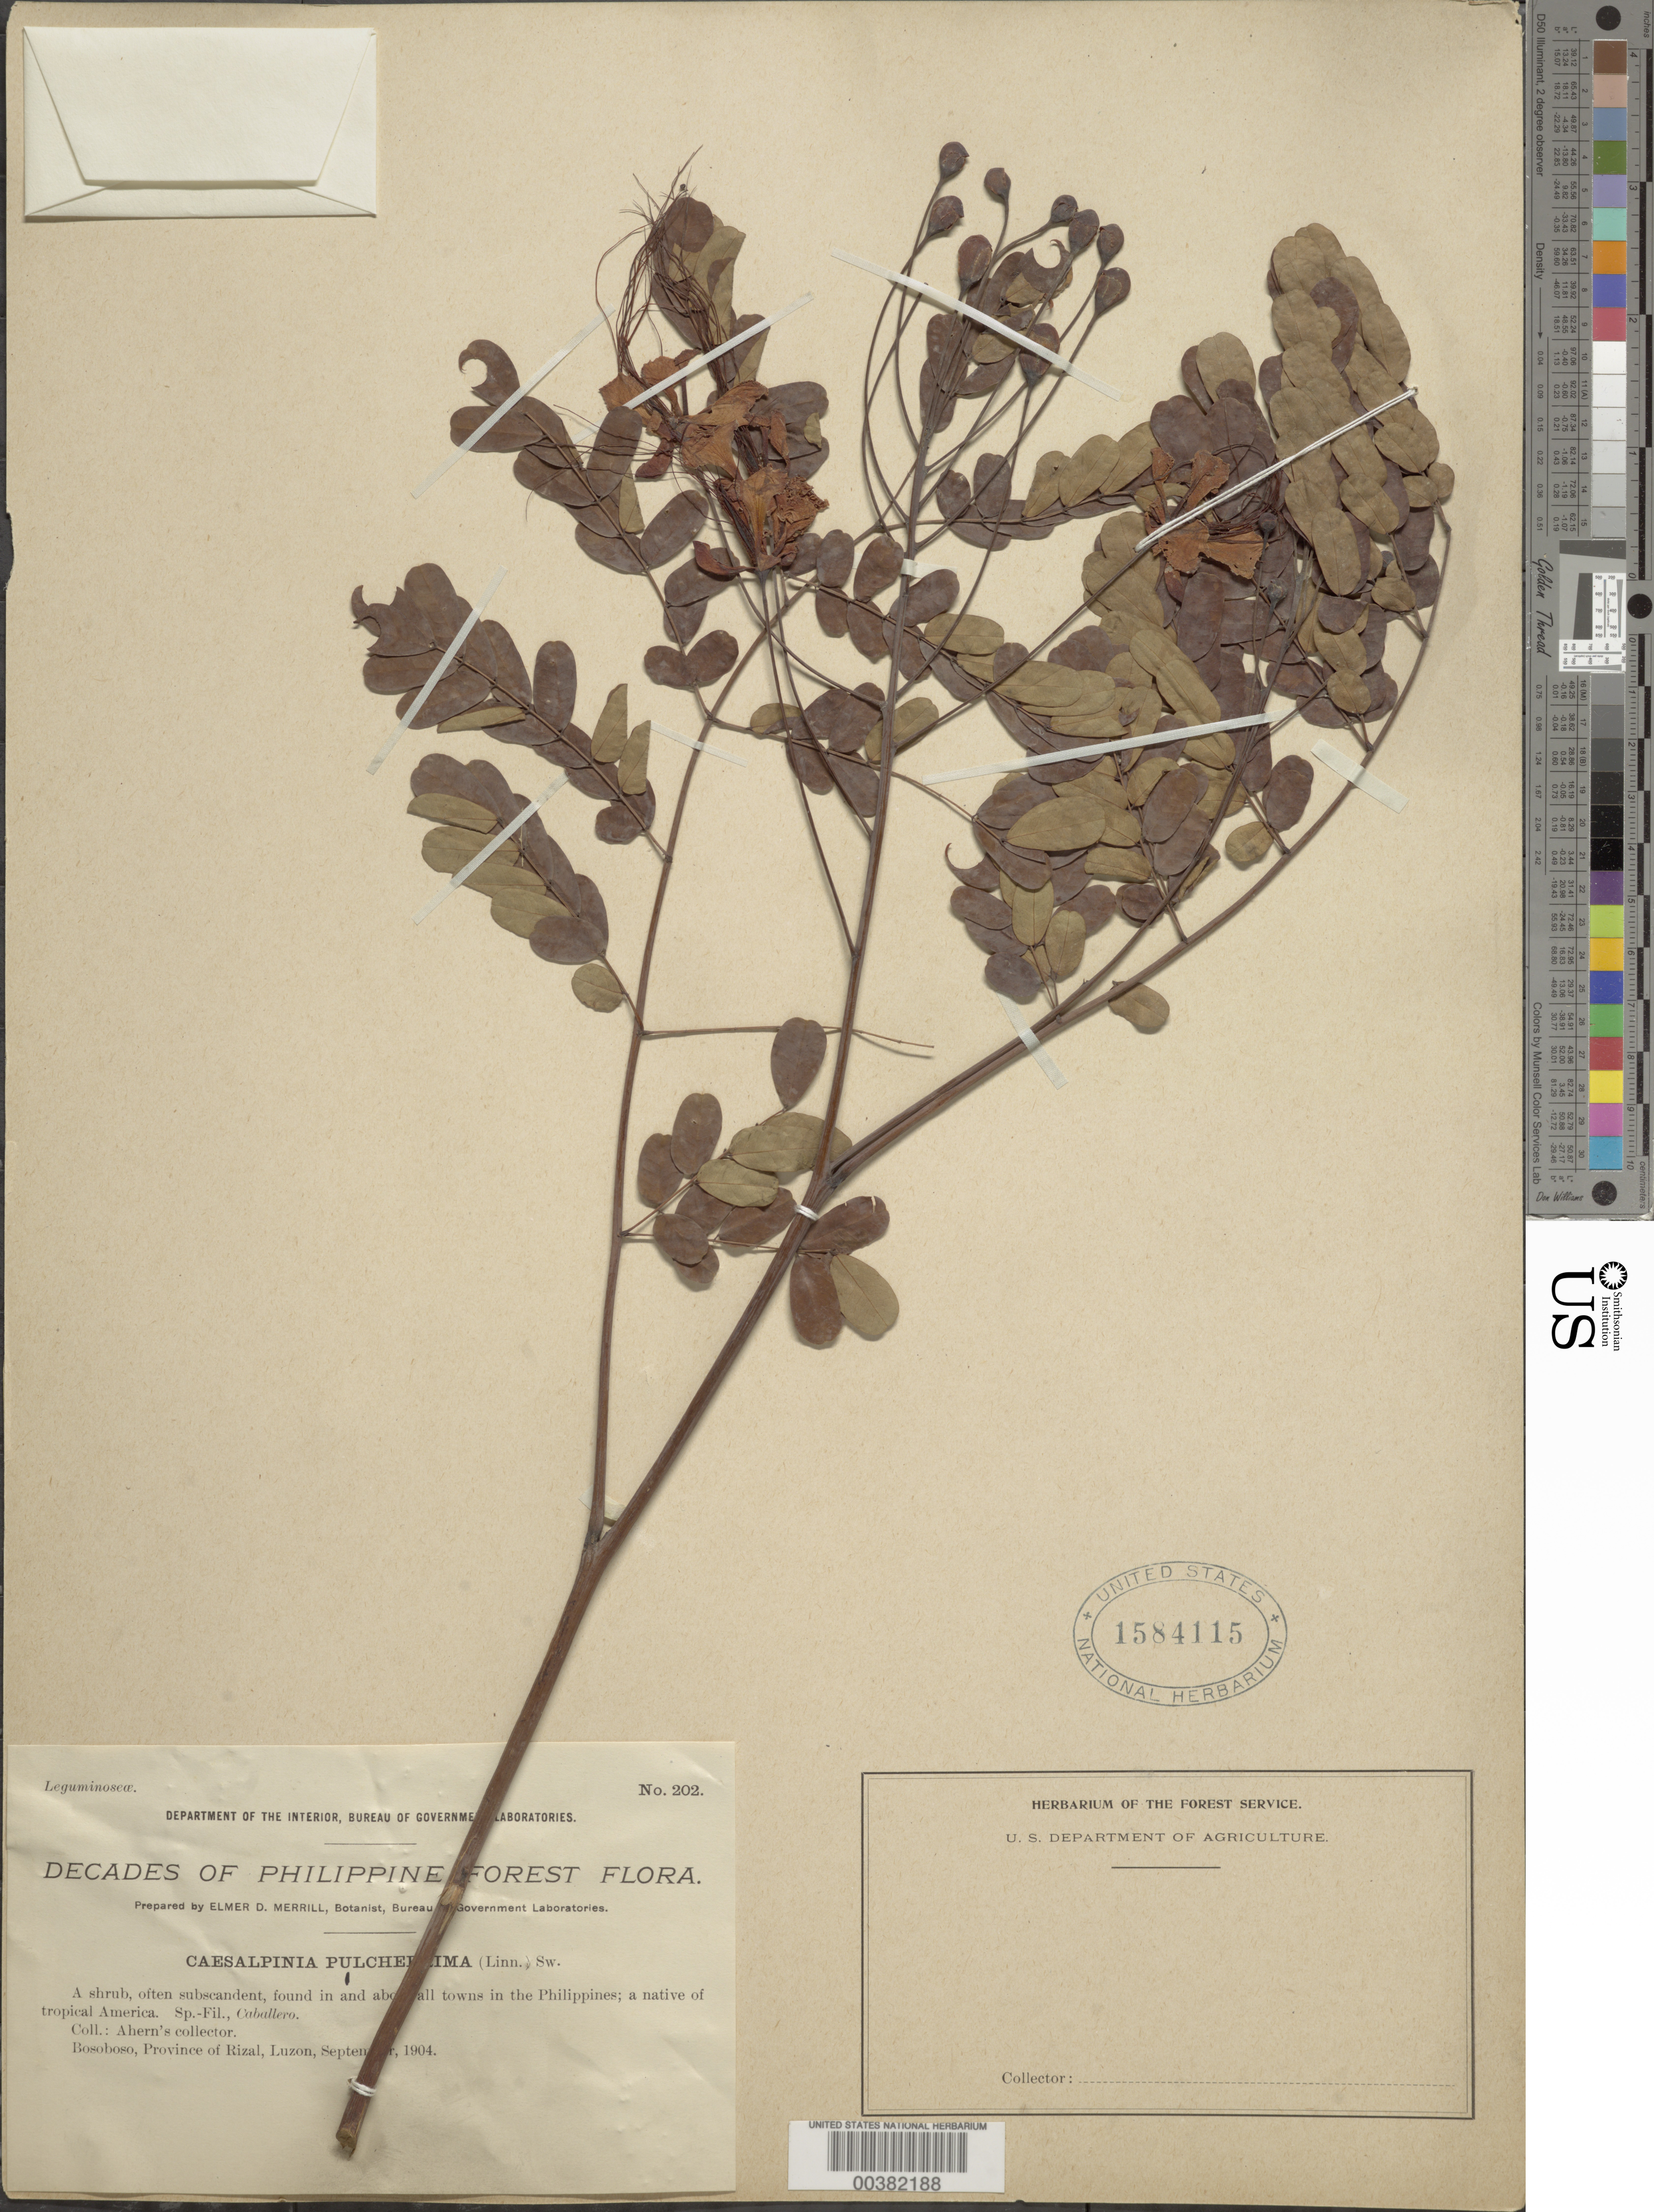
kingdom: Plantae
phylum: Tracheophyta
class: Magnoliopsida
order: Fabales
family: Fabaceae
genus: Caesalpinia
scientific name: Caesalpinia pulcherrima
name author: (L.) Sw.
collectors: Ahern's collector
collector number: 202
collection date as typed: Sep 1904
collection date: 1904-09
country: Philippines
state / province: Calabarzon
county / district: Rizal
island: Luzon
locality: Bosoboso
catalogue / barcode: US 1584115